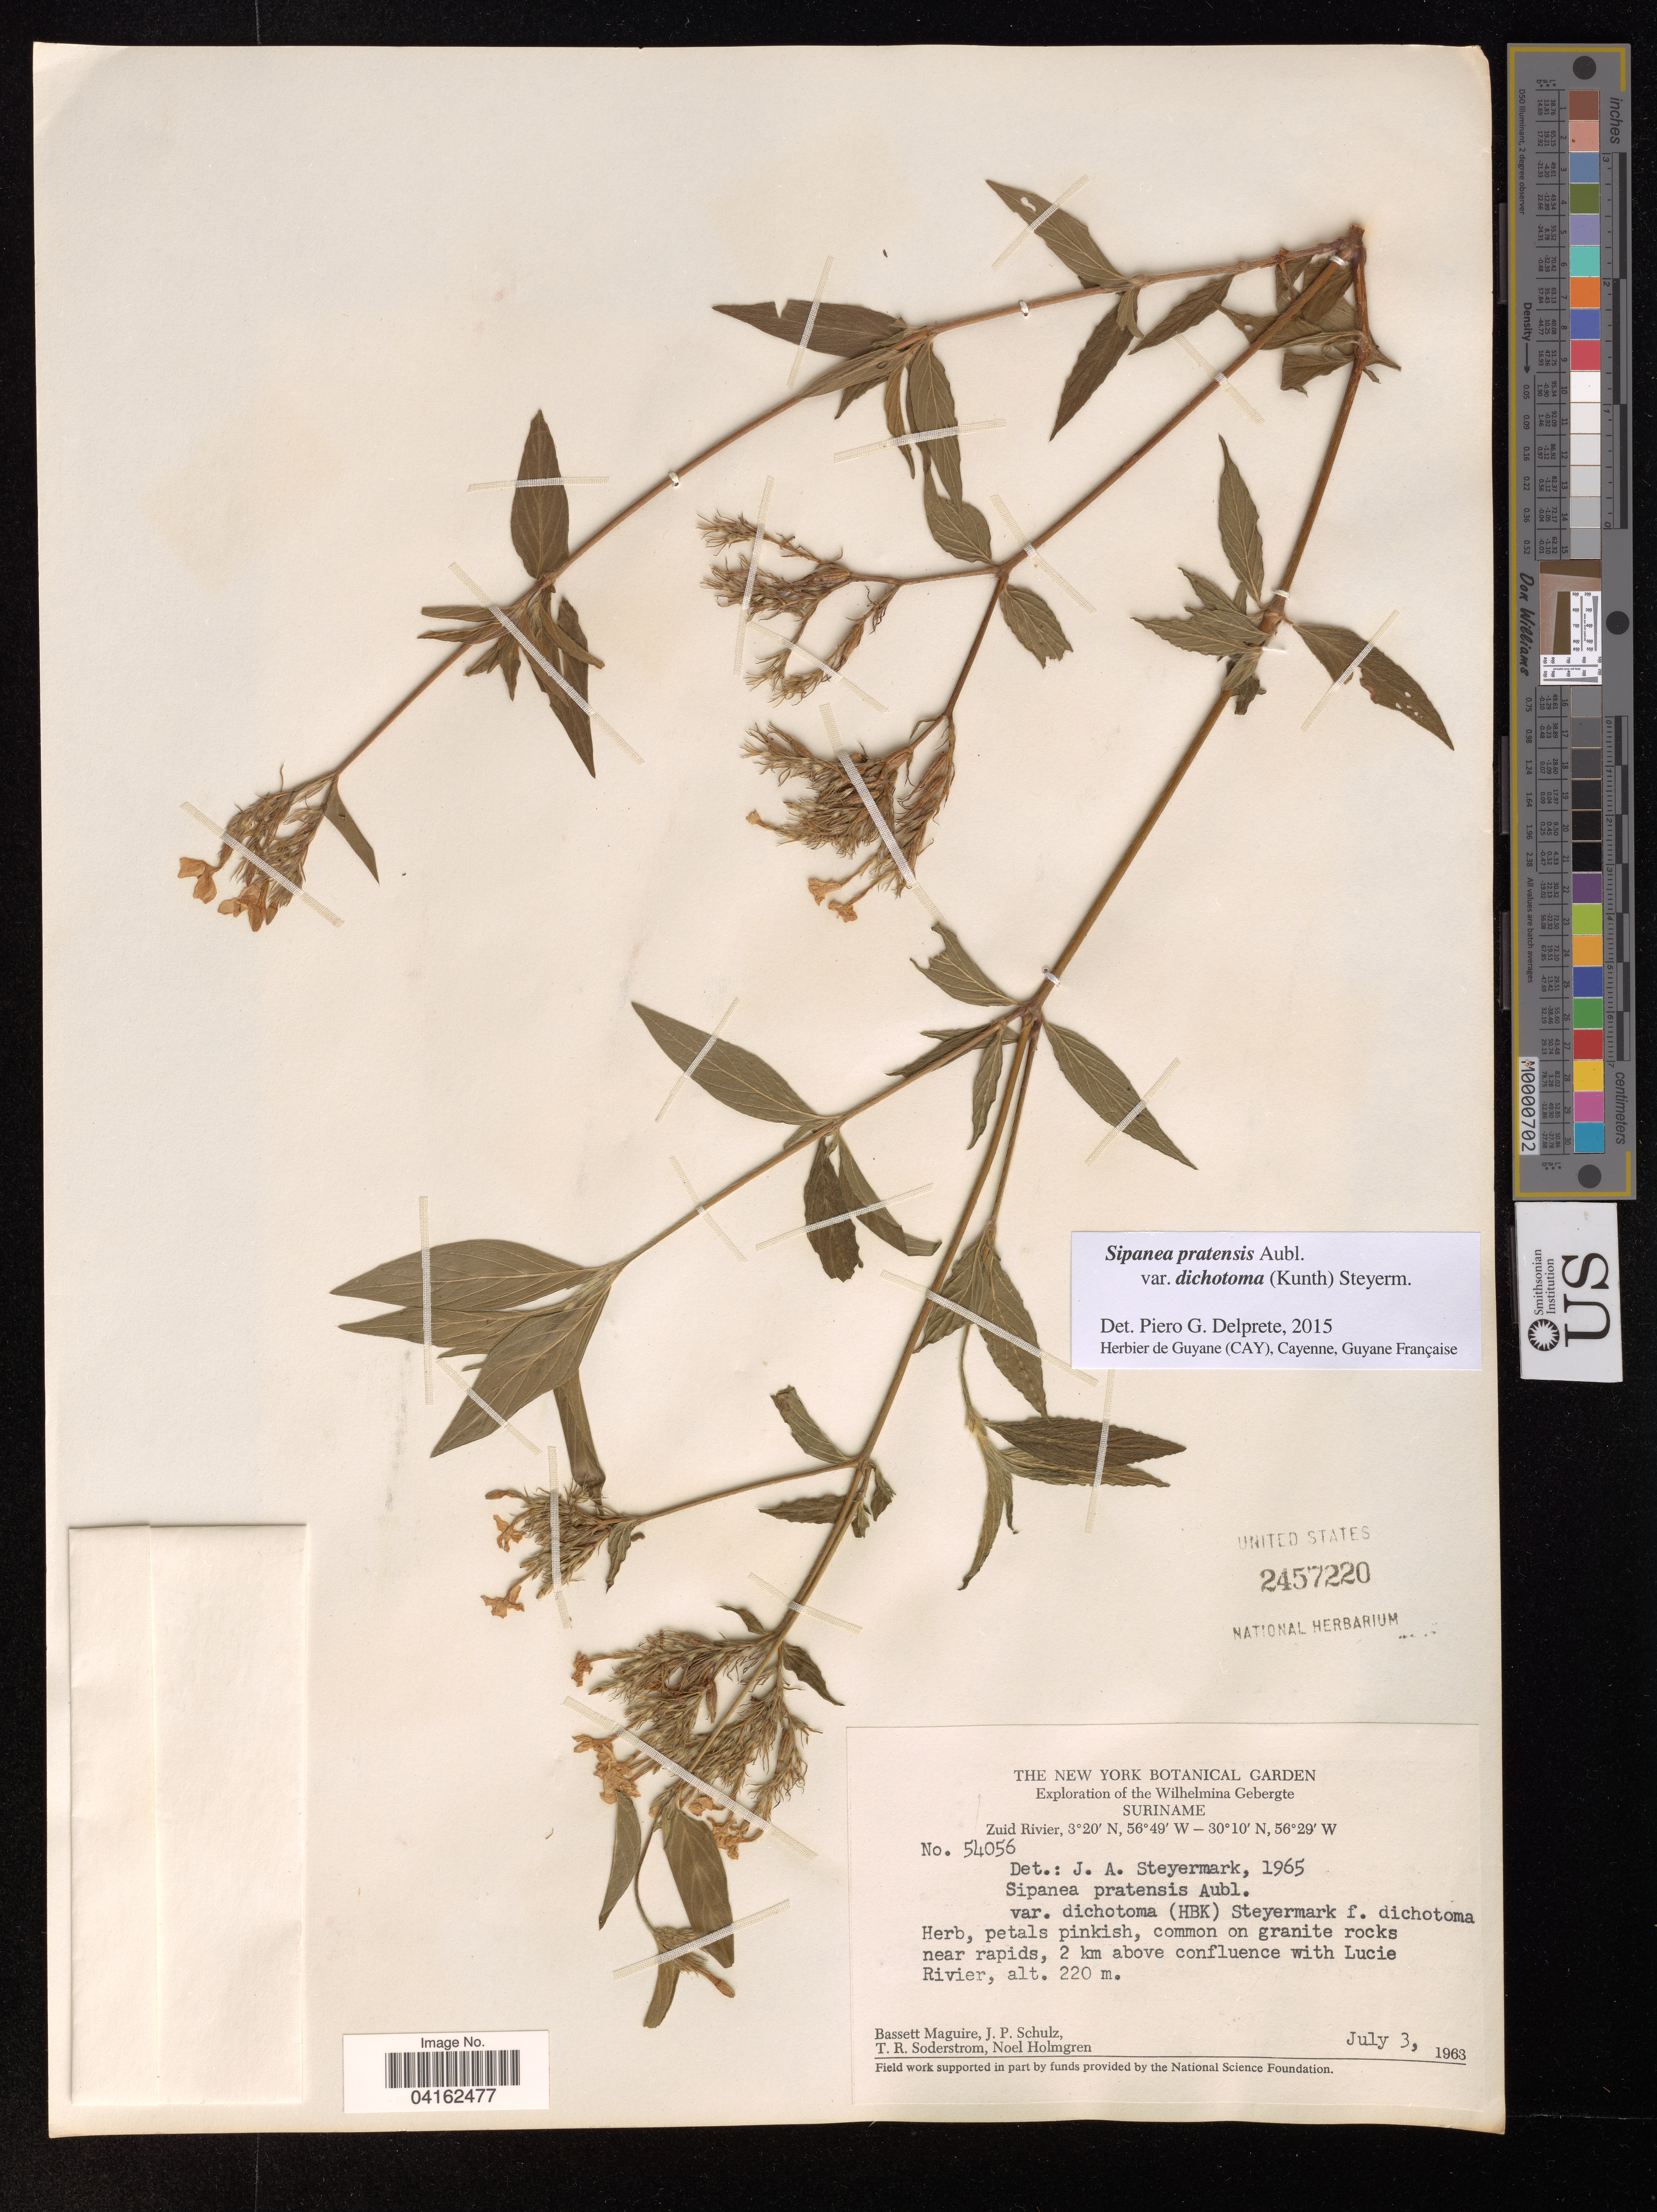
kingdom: Plantae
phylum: Tracheophyta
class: Magnoliopsida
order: Gentianales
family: Rubiaceae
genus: Sipanea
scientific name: Sipanea pratensis var. dichotoma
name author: (Kunth) Steyerm.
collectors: B. Maguire, J. P. Schulz, T. R. Soderstrom & N. H. Holmgren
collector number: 54056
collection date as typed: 3-Jul-63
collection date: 1963-07-03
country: Suriname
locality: Zuid River, 2 km above confluence with Lucie R., Wilhelmina Gebergte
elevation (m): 220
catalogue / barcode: US 2457220